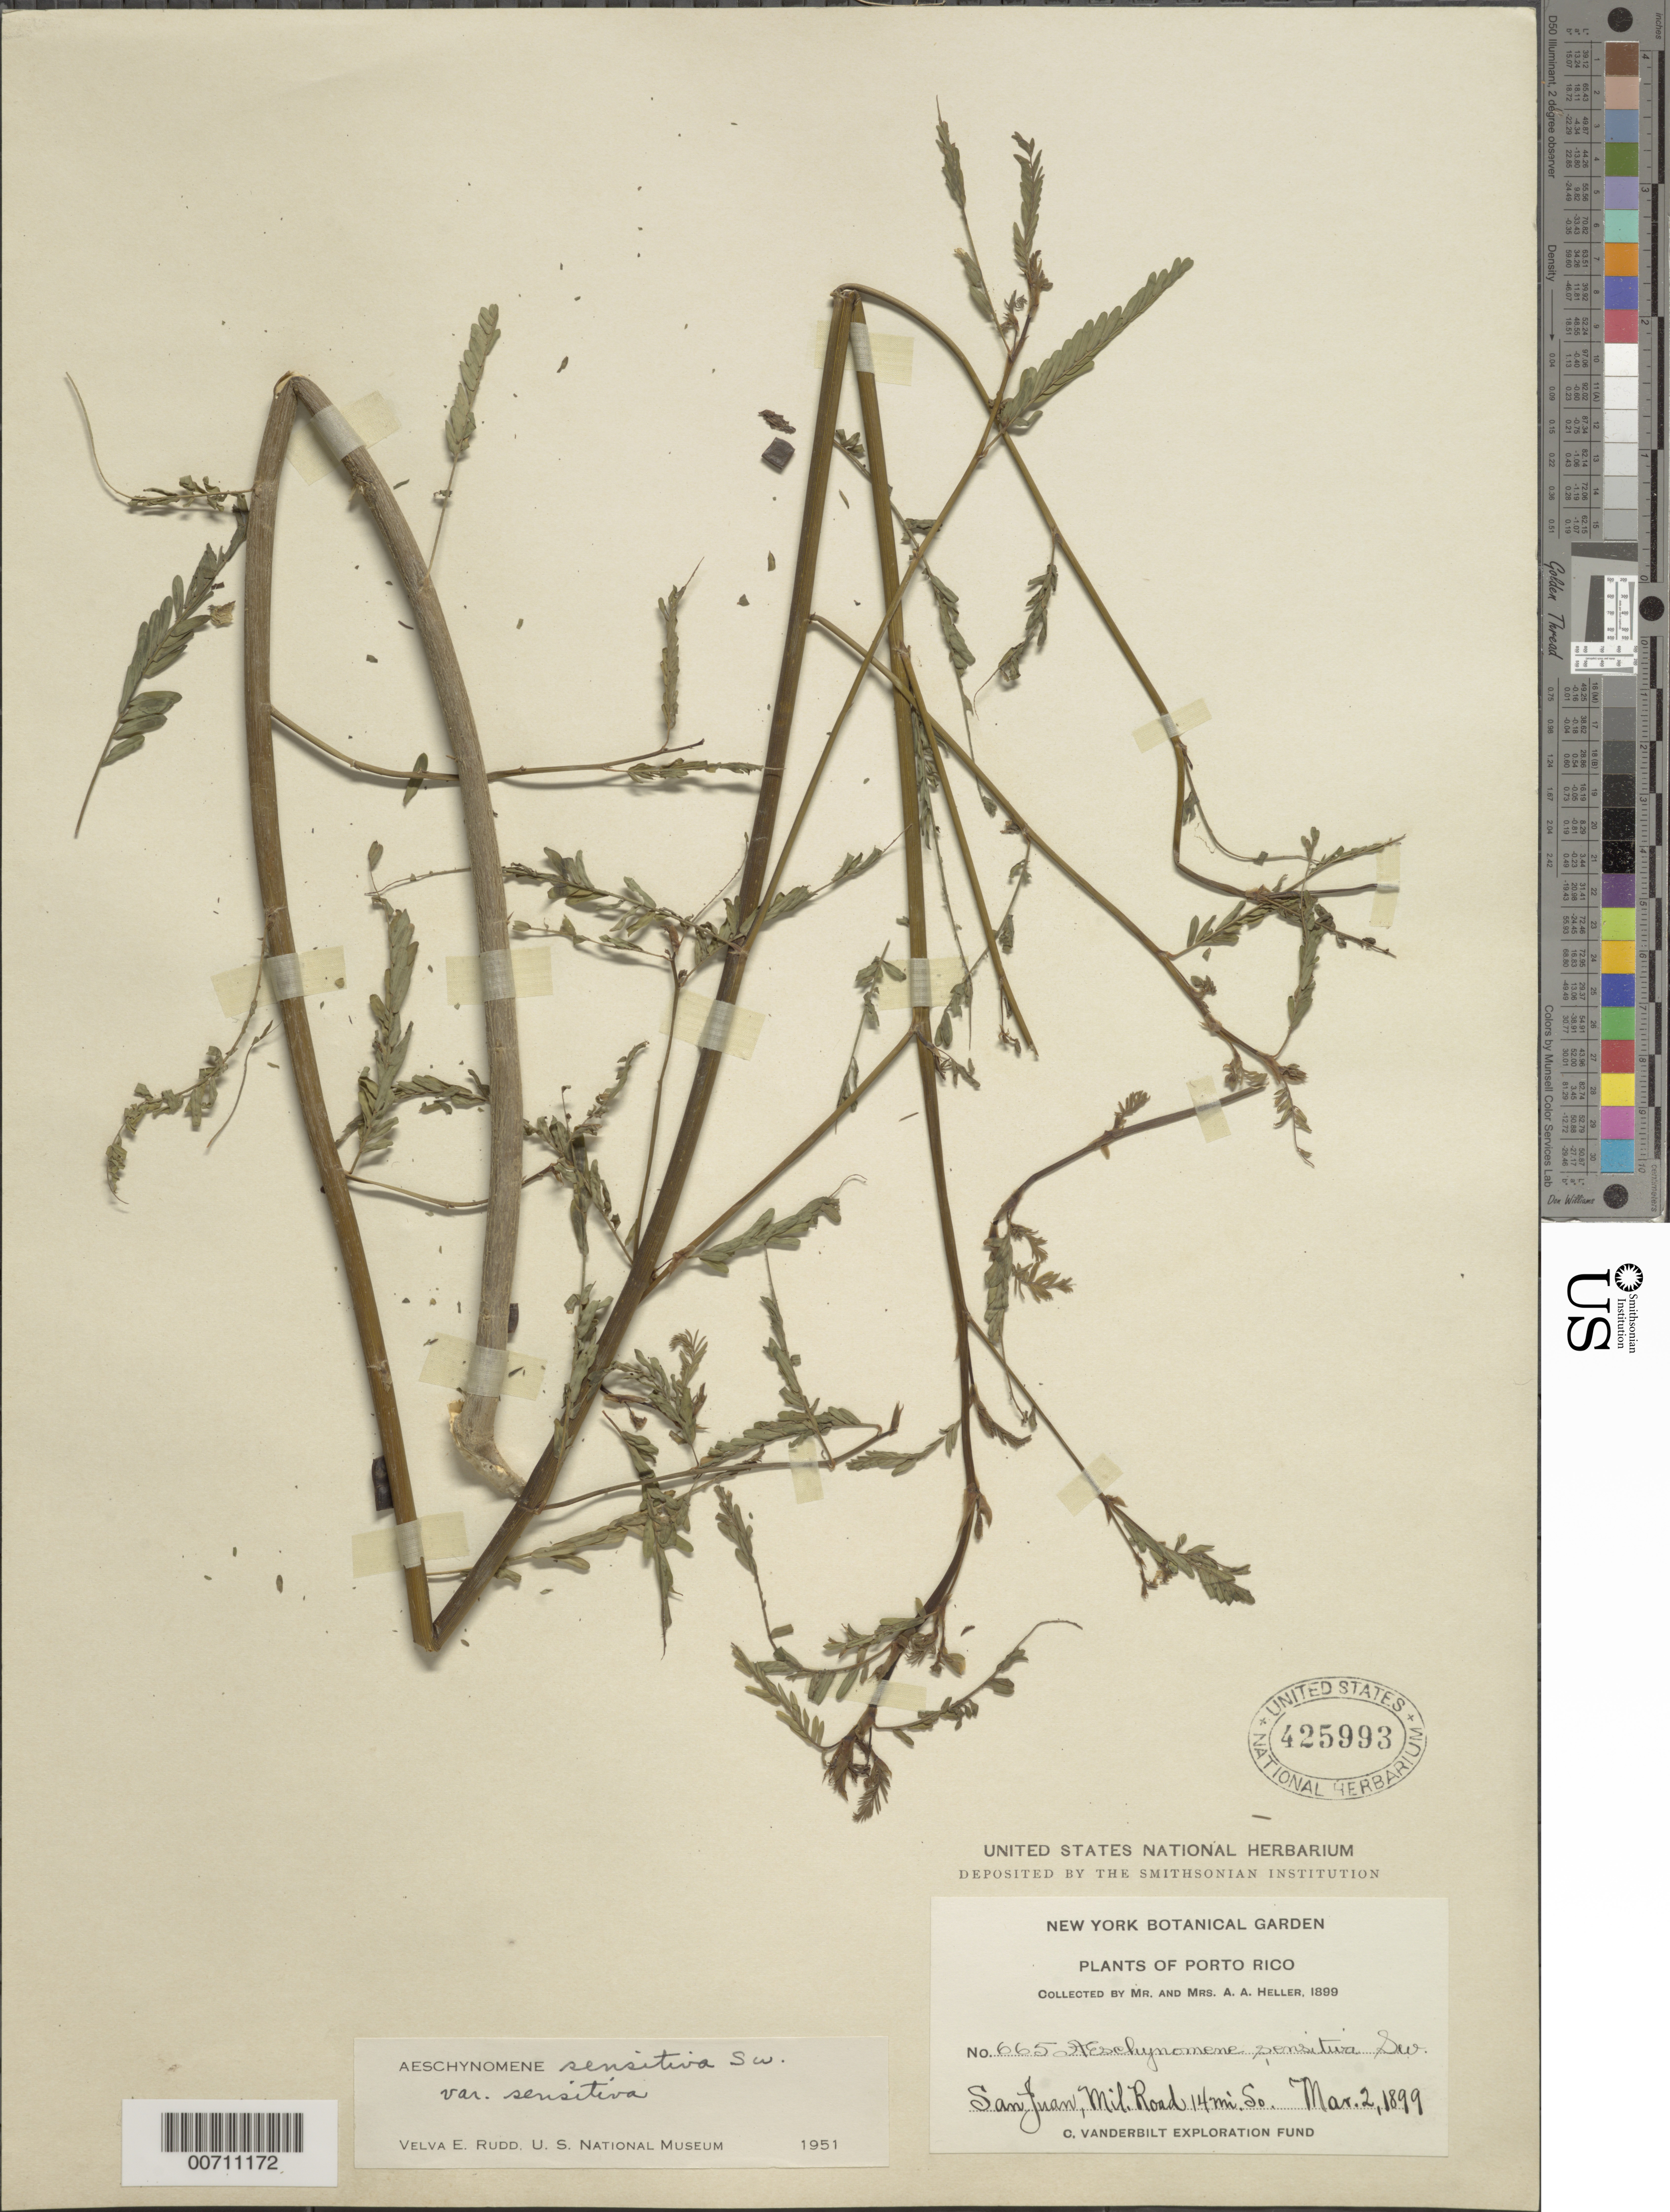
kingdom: Plantae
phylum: Tracheophyta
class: Magnoliopsida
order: Fabales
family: Fabaceae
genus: Aeschynomene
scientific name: Aeschynomene sensitiva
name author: Sw.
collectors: A. A. Heller & -- Heller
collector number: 665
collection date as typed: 02 Mar 1899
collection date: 1899-03-02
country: Puerto Rico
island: Greater Antilles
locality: San Juan, Military Rd. 14 mi S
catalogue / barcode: US 425993